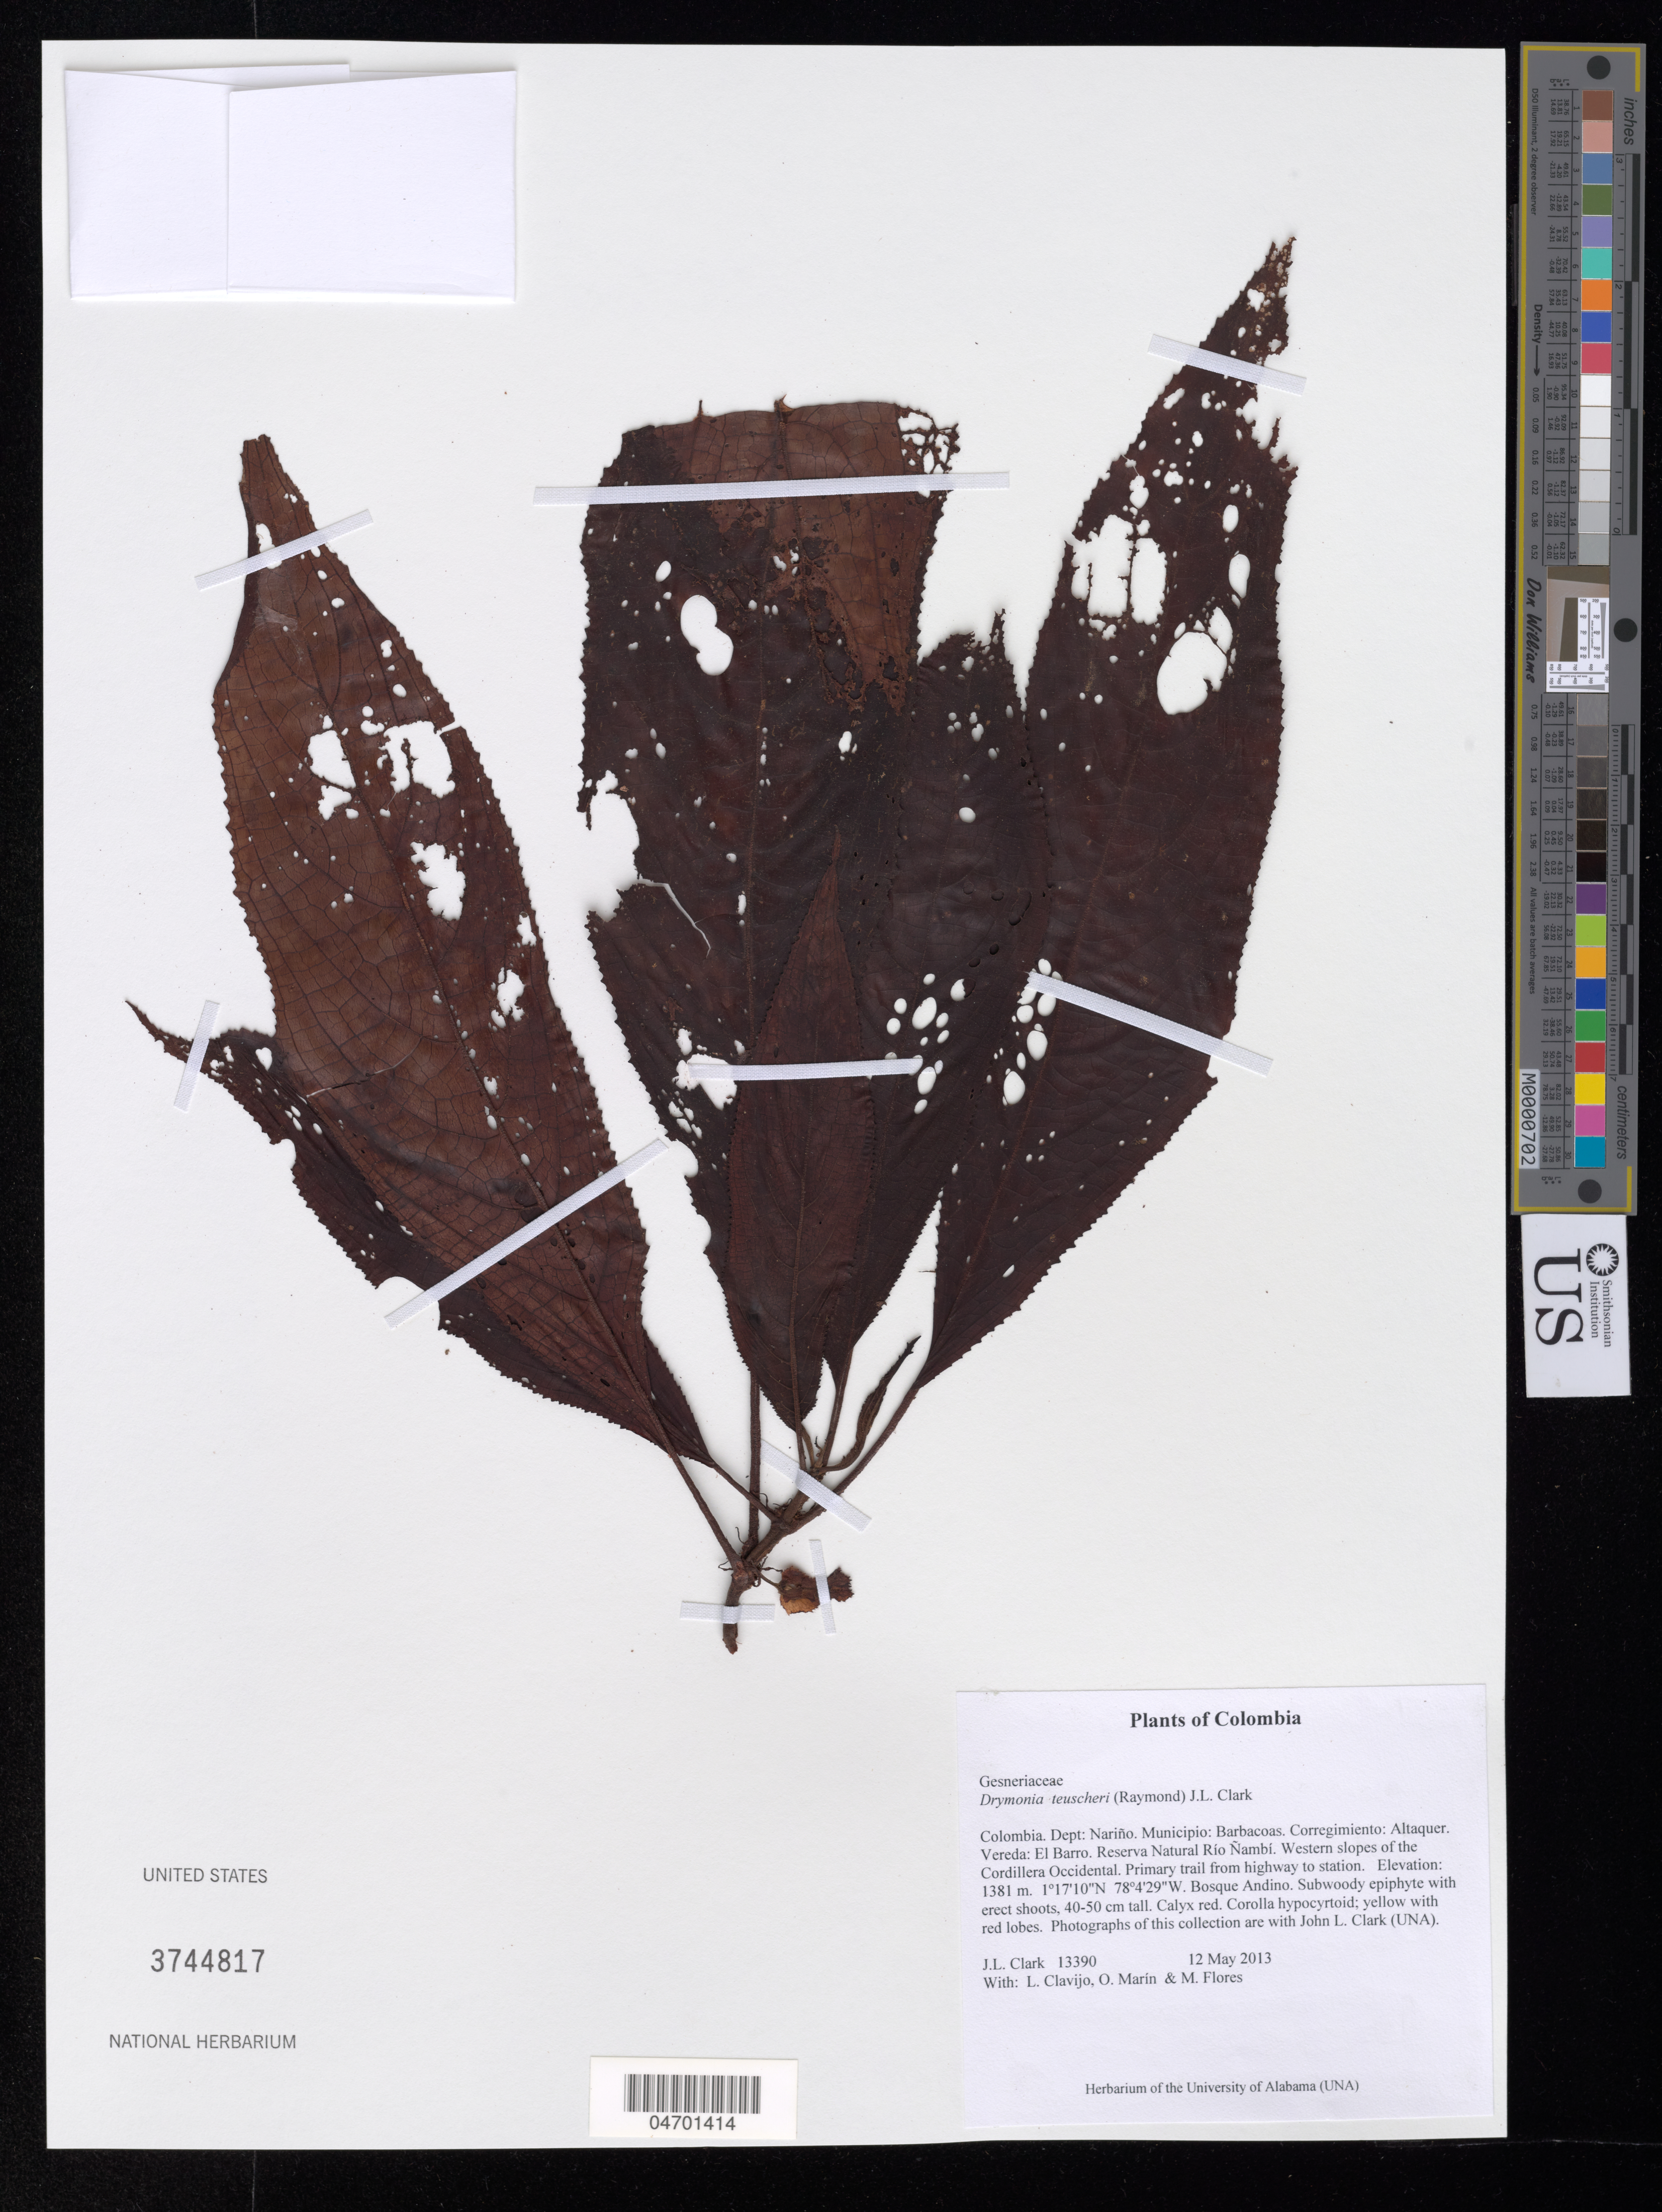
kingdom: Plantae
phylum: Tracheophyta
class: Magnoliopsida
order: Lamiales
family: Gesneriaceae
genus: Drymonia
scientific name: Drymonia teuscheri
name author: (Raymond) J.L. Clark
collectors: J. L. Clark, L. Clavijo, J. Howieson & M. Flores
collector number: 13390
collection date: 2013-05-12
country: Colombia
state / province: Nariño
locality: Dept: Nariño. Municipio: Barbacoas. Corregimiento: Altaquer. Vereda: El Barro: Reserva Natural Río Ñambí. Western slopes of the Cordillera Occidental. Primary tail from highway to station.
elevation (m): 1381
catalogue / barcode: US 3744817